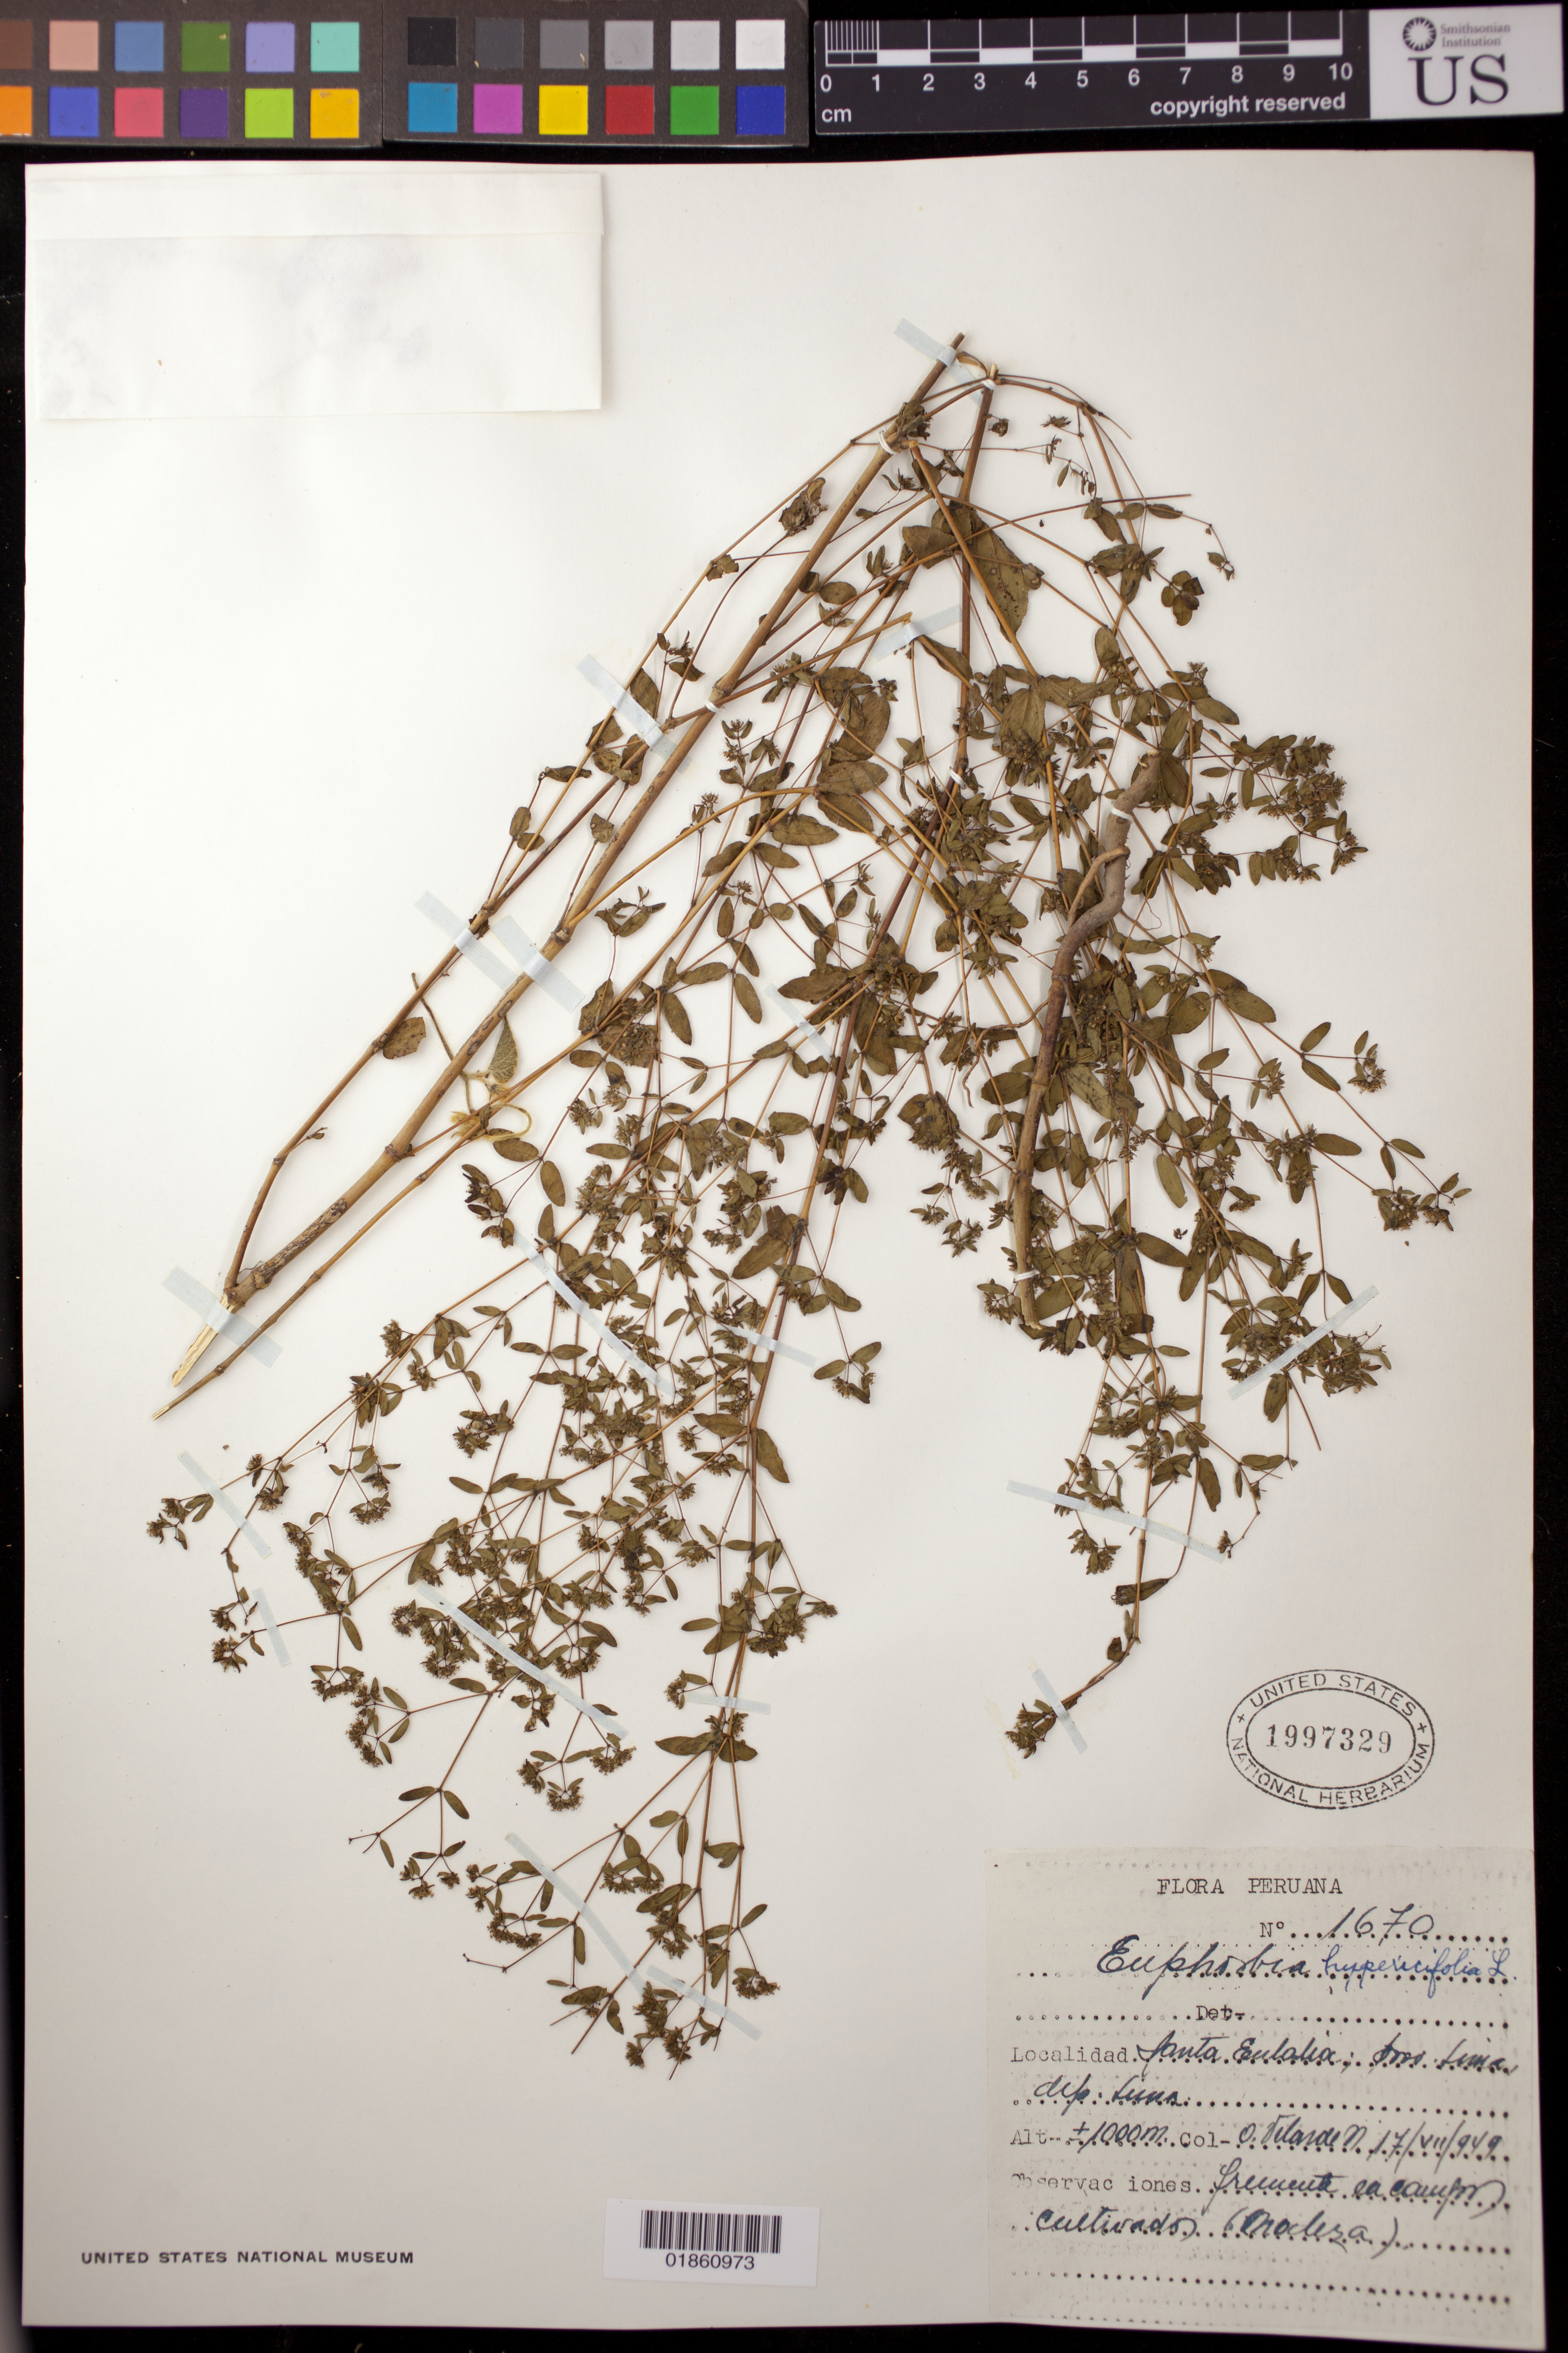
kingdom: Plantae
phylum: Tracheophyta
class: Magnoliopsida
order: Malpighiales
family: Euphorbiaceae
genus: Euphorbia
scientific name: Euphorbia hypericifolia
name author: L.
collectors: O. Velarde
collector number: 1670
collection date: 1949-07-17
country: Peru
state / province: Lima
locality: Santa Eulalia, Prov. Lima, dep. Lima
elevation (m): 1000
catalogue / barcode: US 1997329